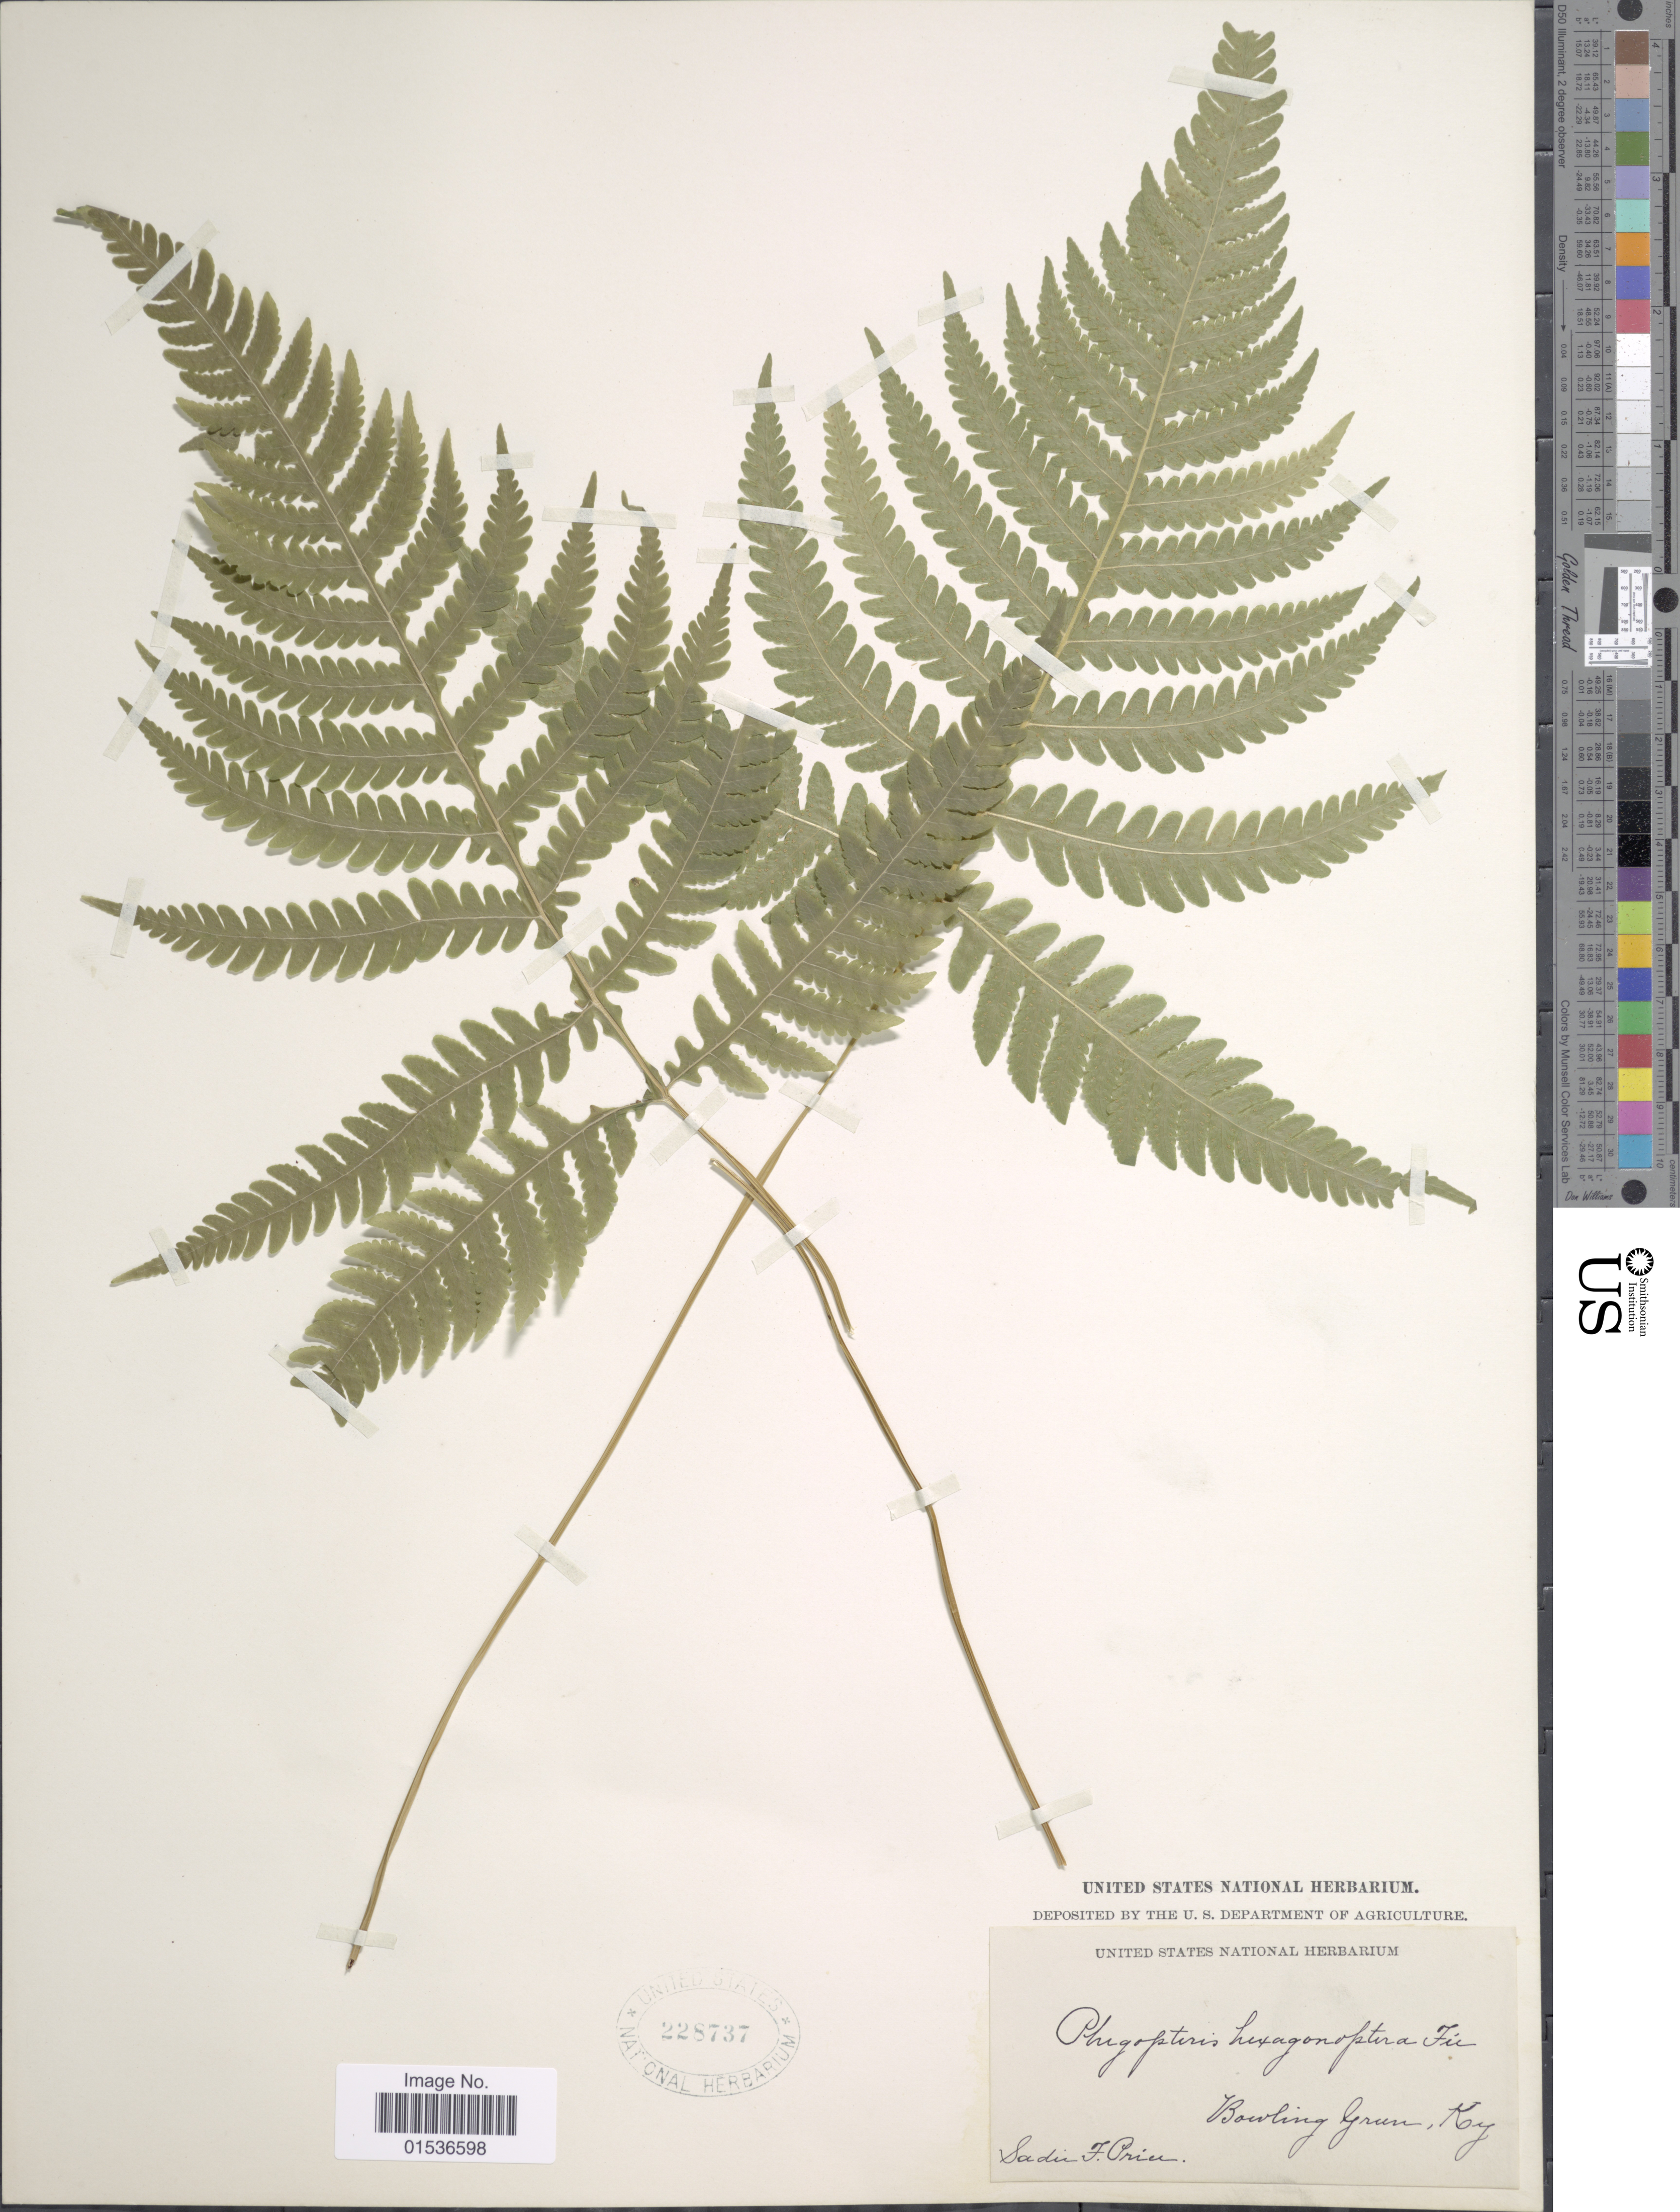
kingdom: Plantae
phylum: Tracheophyta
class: Polypodiopsida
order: Polypodiales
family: Thelypteridaceae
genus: Phegopteris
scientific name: Phegopteris hexagonoptera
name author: (Michx.) Fée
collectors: S. Price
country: United States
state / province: Kentucky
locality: Bowling Green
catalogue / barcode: US 228737